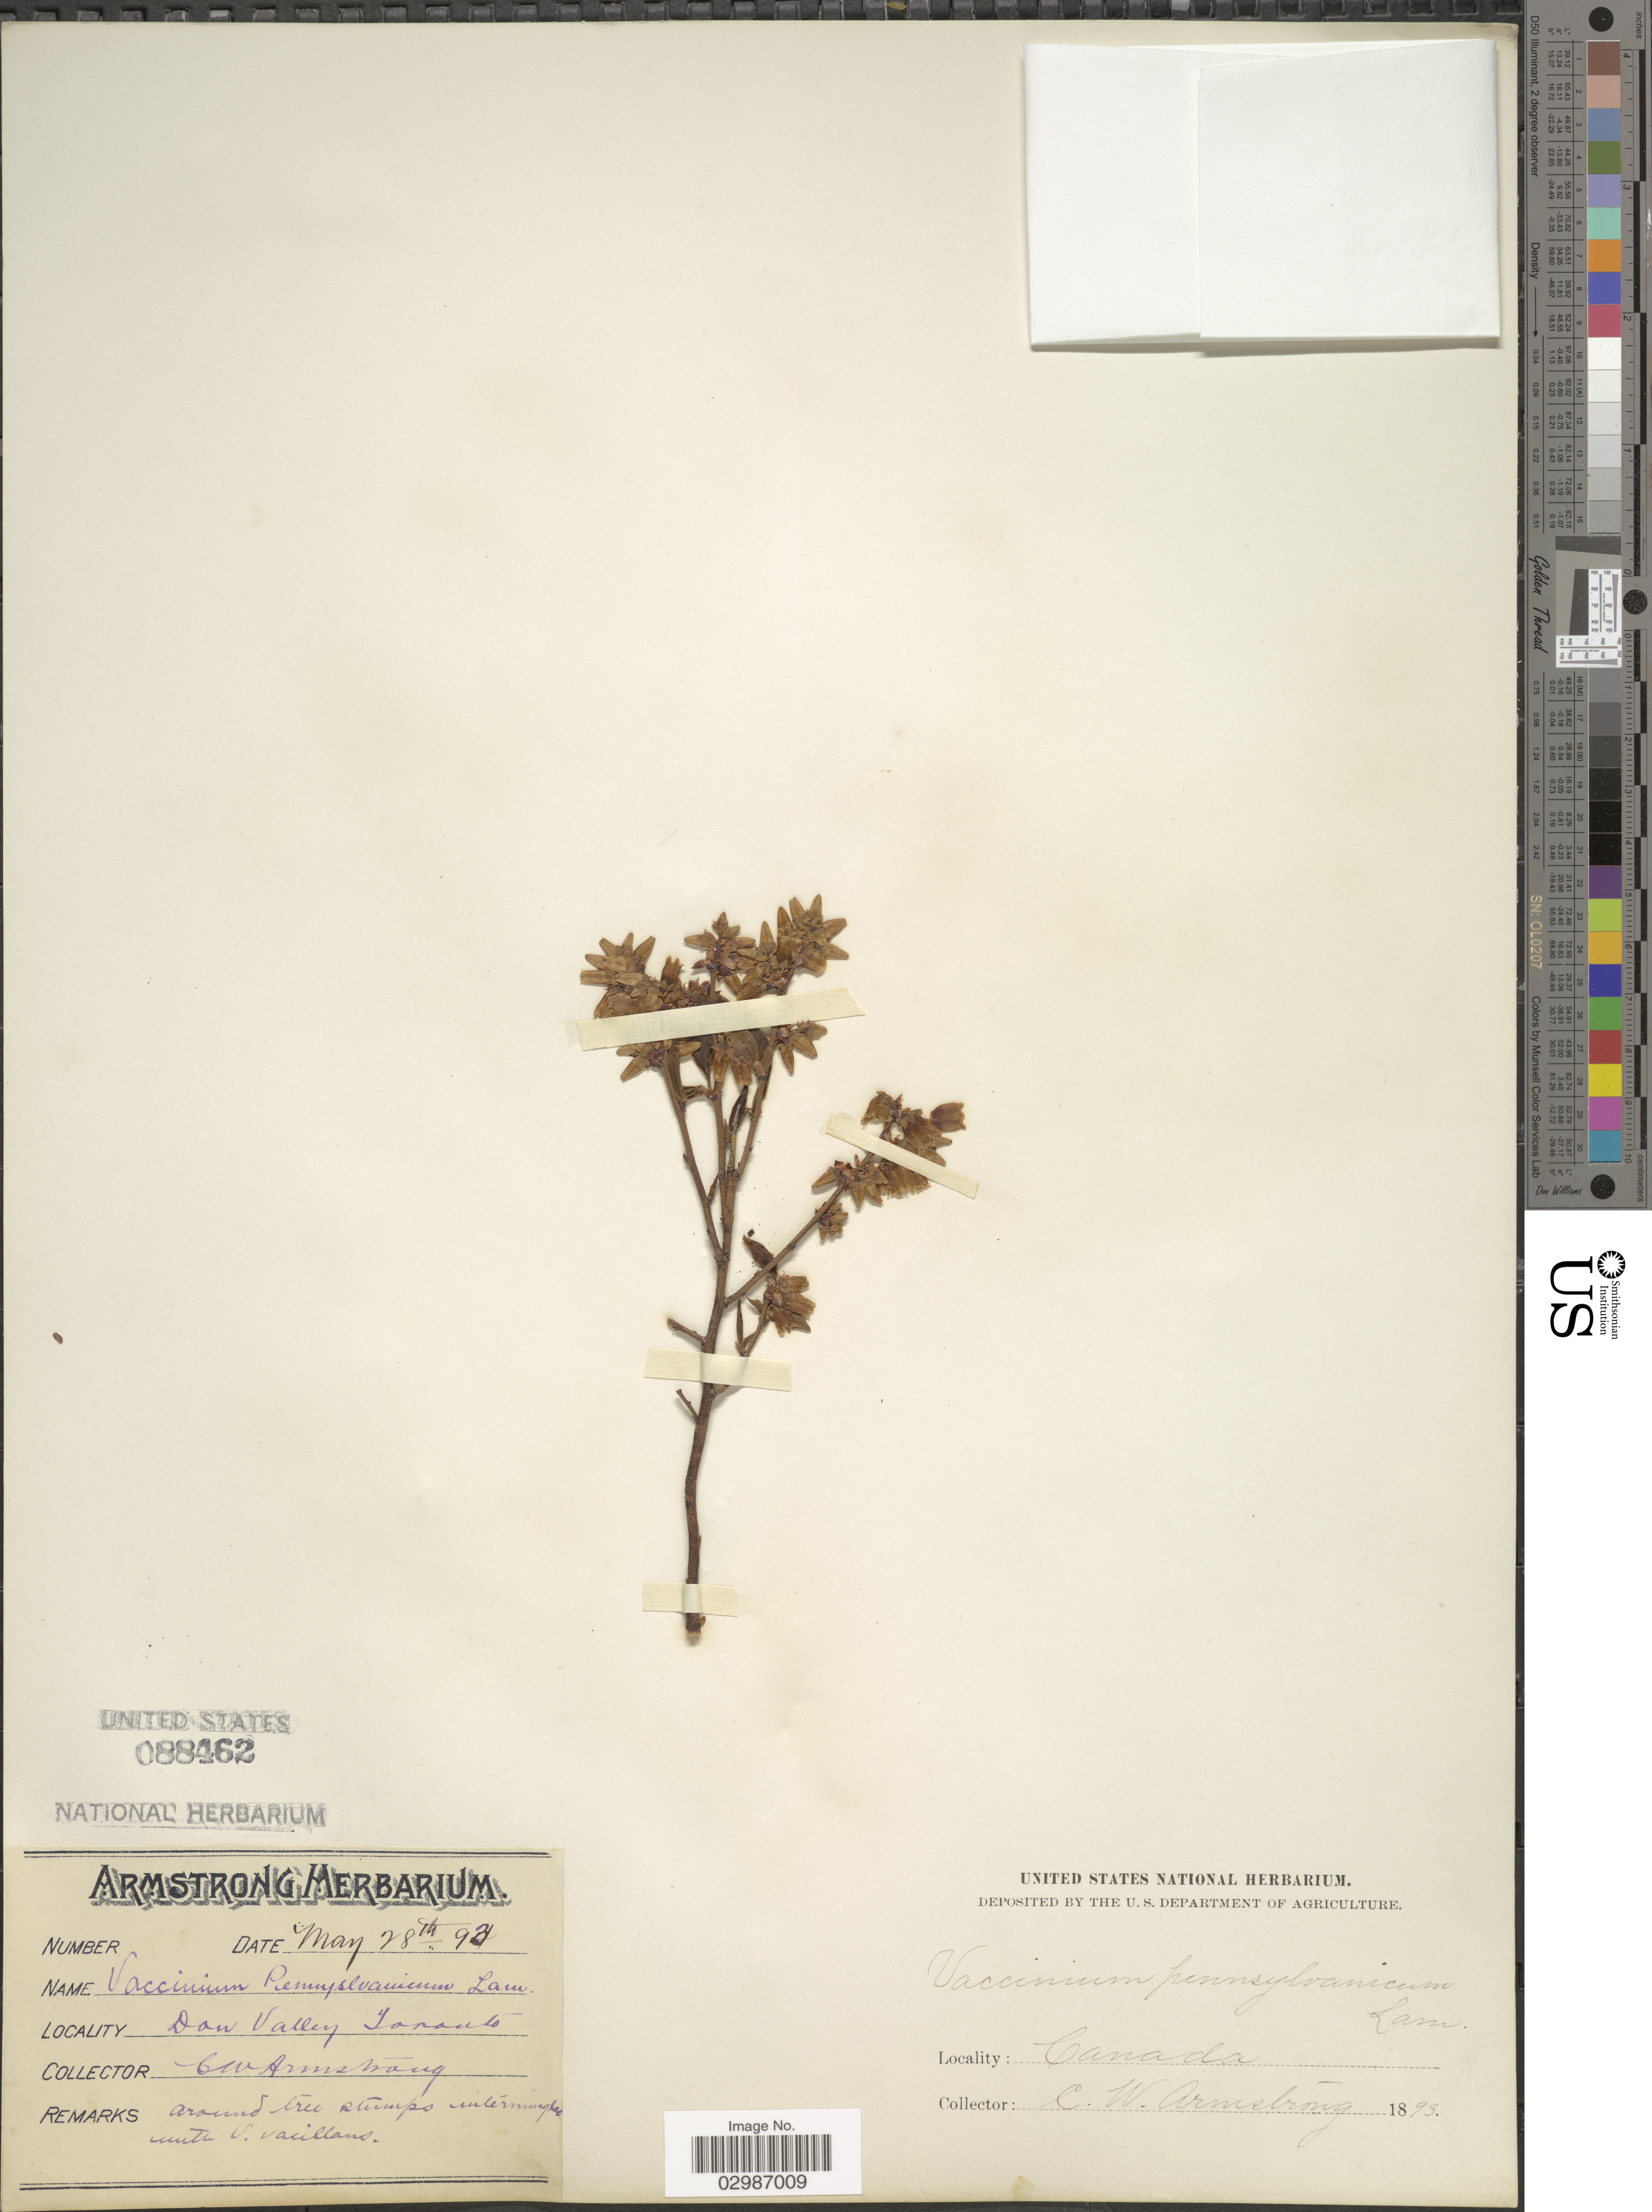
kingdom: Plantae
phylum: Tracheophyta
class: Magnoliopsida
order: Ericales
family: Ericaceae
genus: Vaccinium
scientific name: Vaccinium angustifolium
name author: Aiton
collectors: C. W. Armstrong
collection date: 1893-05-28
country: Canada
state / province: Ontario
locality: Don Valley.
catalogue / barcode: US 88462